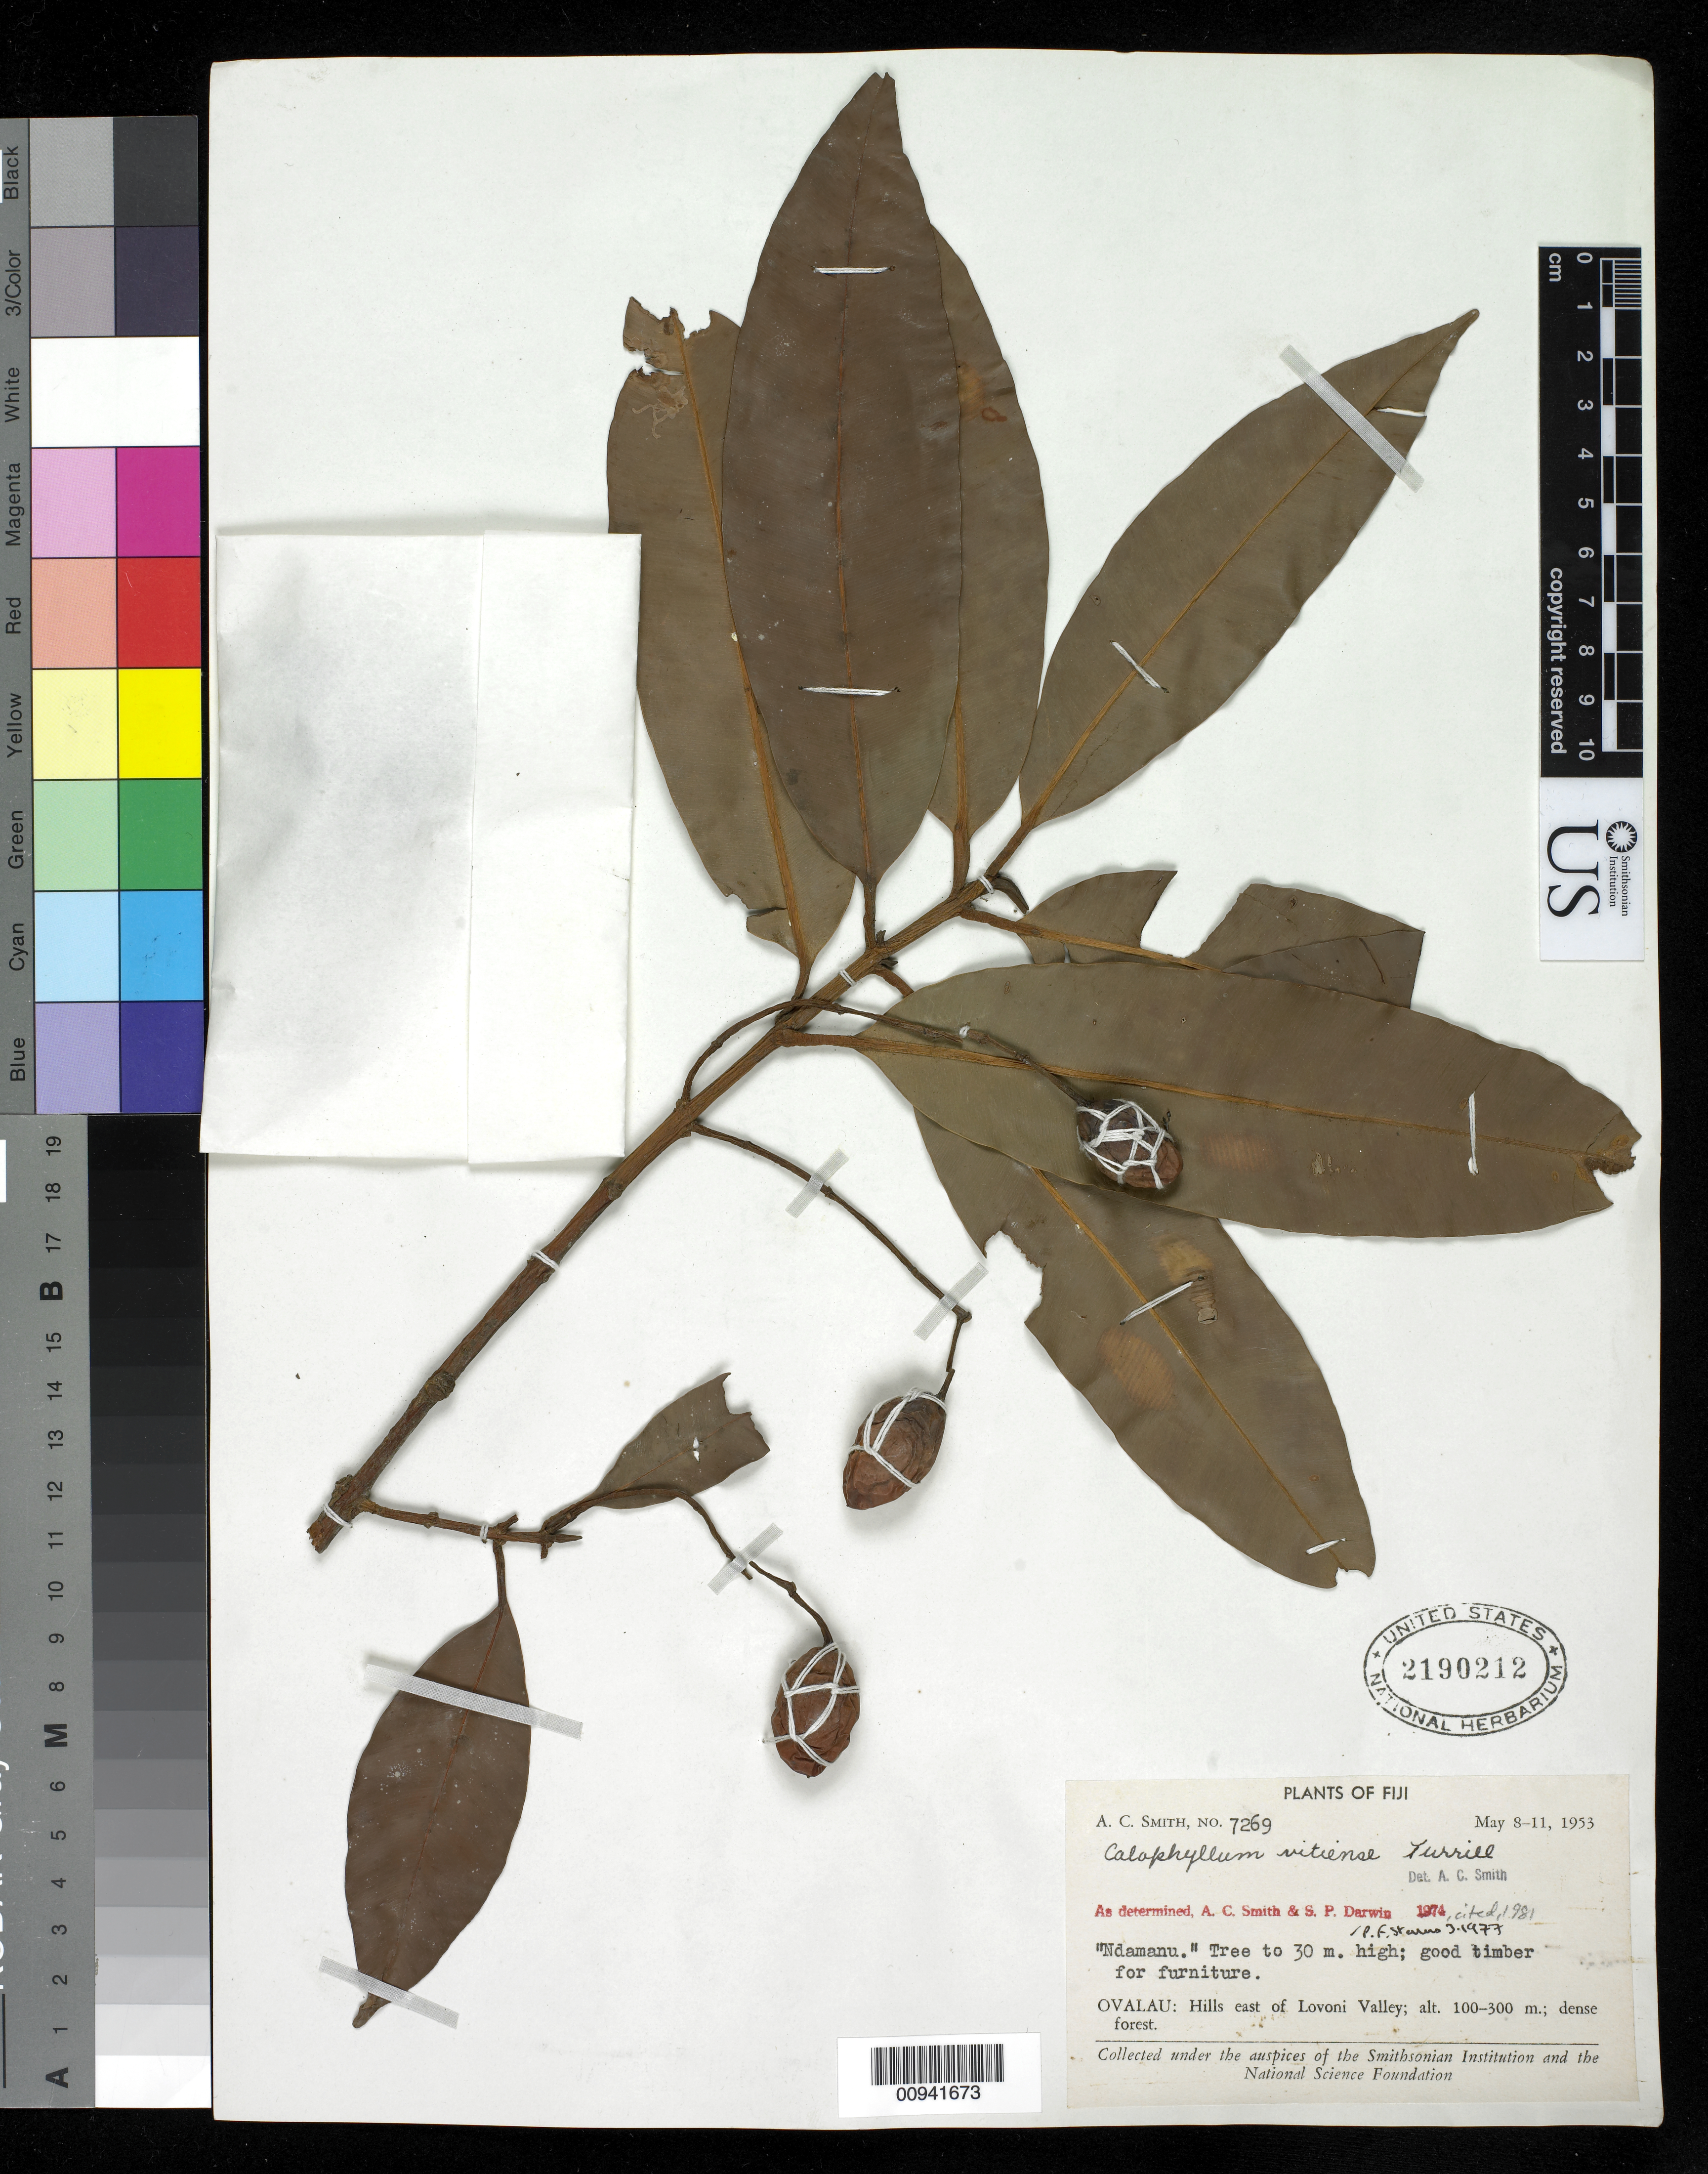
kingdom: Plantae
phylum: Tracheophyta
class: Magnoliopsida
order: Malpighiales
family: Calophyllaceae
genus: Calophyllum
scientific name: Calophyllum vitiense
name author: Turrill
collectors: C. A. Smith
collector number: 7269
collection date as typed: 08 May 1953 to 11 May 1953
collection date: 1953-05-08/1953-05-11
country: Fiji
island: Ovalau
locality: Hills east of Lovoni Valley.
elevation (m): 100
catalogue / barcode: US 2190212